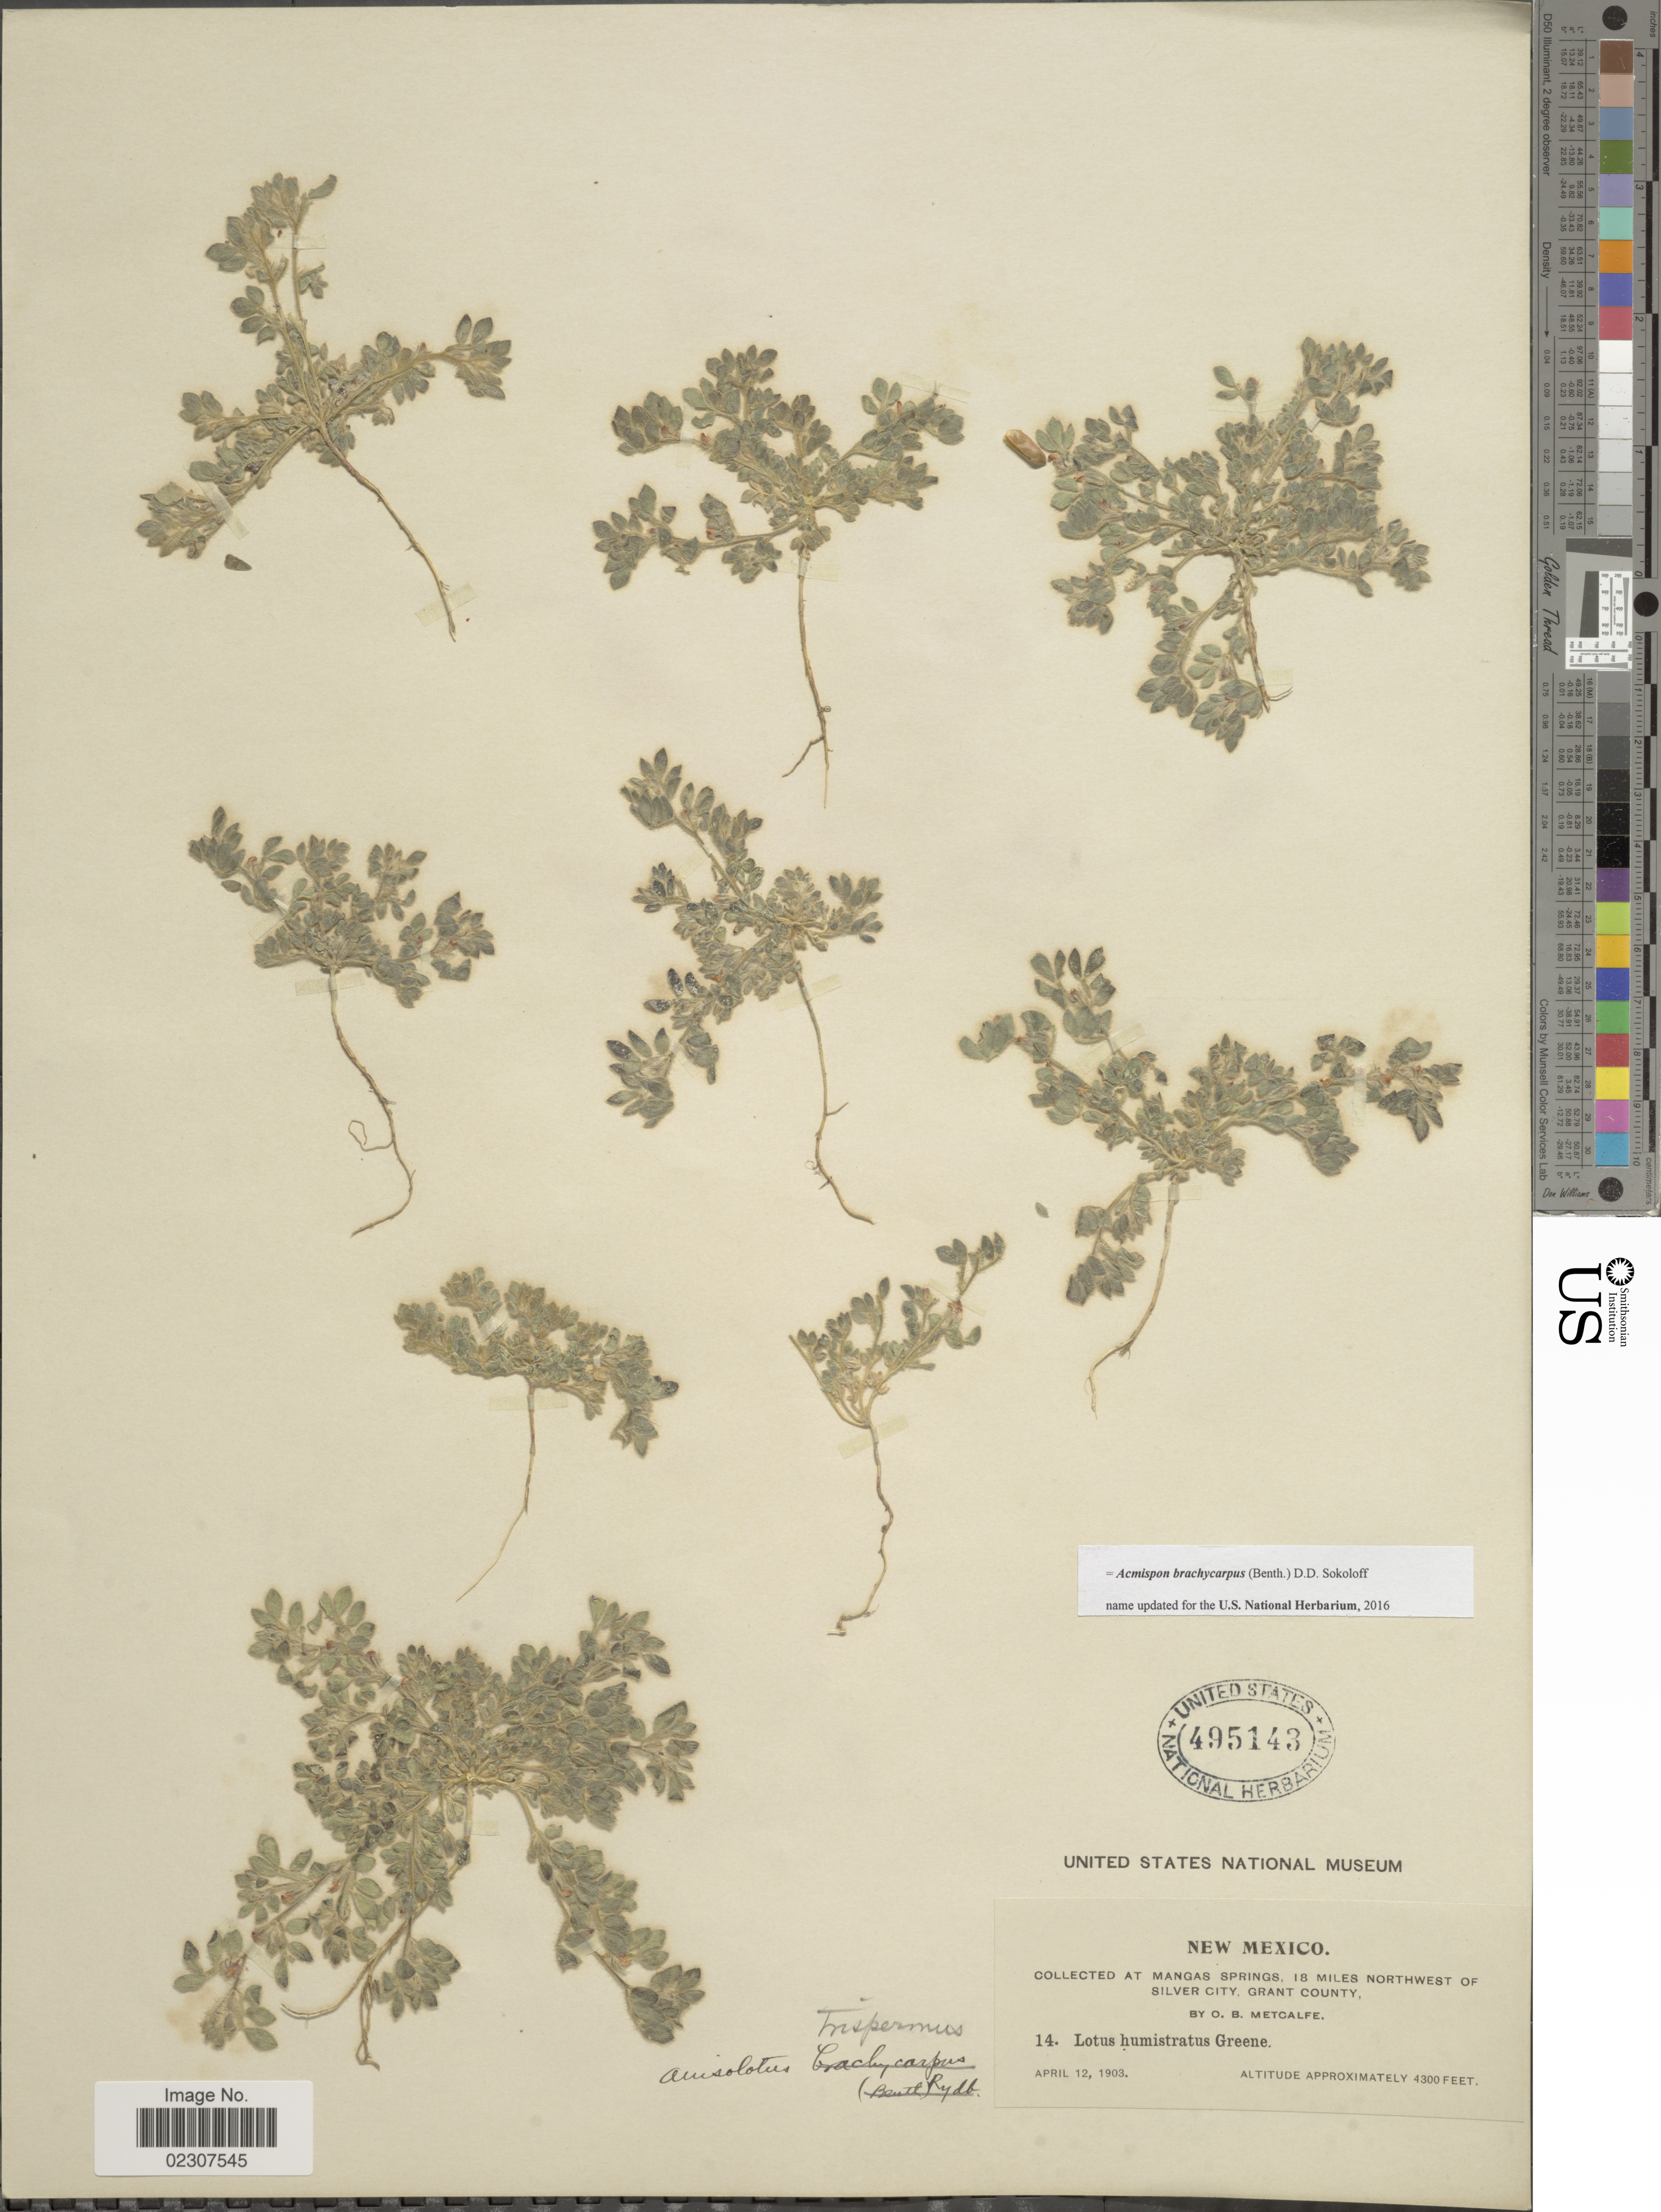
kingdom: Plantae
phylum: Tracheophyta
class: Magnoliopsida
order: Fabales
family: Fabaceae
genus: Acmispon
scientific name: Acmispon brachycarpus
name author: (Benth.) D.D. Sokoloff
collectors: O. B. Metcalfe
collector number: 14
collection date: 1903-04-12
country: United States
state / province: New Mexico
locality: At Mangas Springs, 18 miles Northwest of Silver City, Grant County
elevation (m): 1311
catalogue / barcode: US 495143